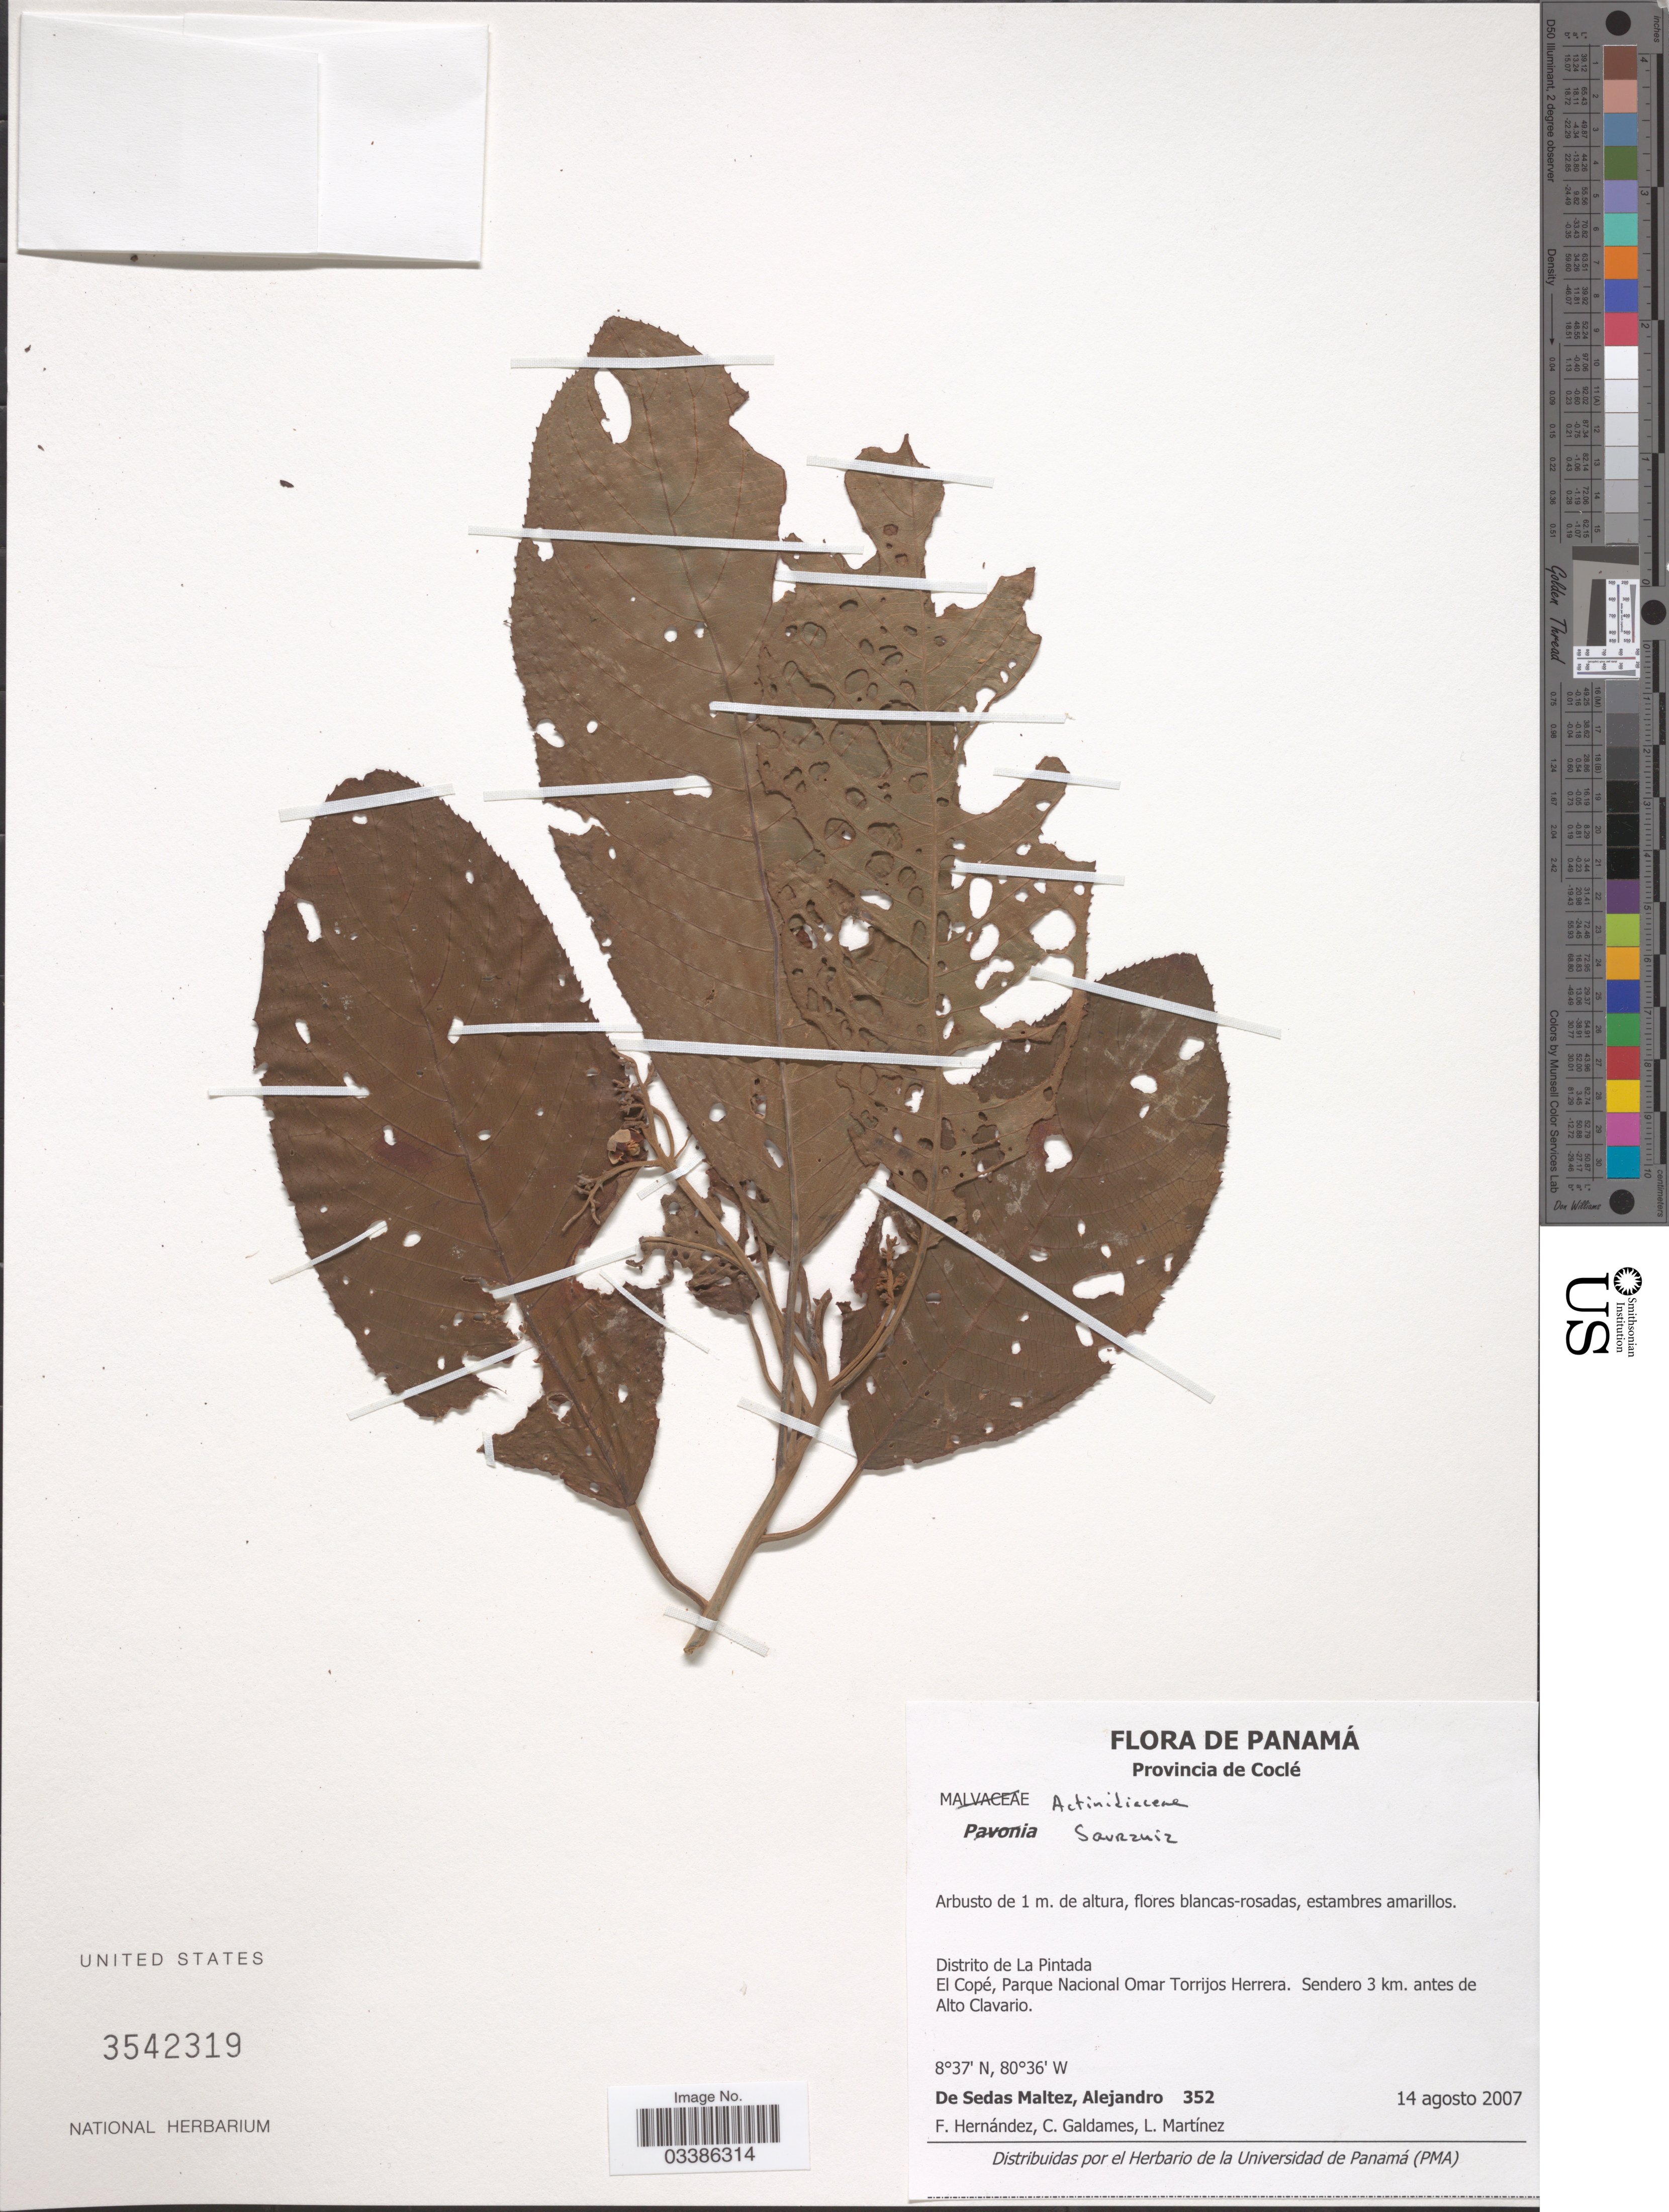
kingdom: Plantae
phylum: Tracheophyta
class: Magnoliopsida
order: Ericales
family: Actinidiaceae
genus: Saurauia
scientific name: Saurauia sp.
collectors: A. De Sedas Maltez, F. Hernandez, C. Galdames & L. Martínez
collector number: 352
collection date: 2007-08-14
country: Panama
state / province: Coclé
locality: Distrito de La Pintada. El Copé, Parque Nacional Omar Torrijos Herrera. Sendero 3 km. antes de Alto Clavario.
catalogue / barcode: US 3542319